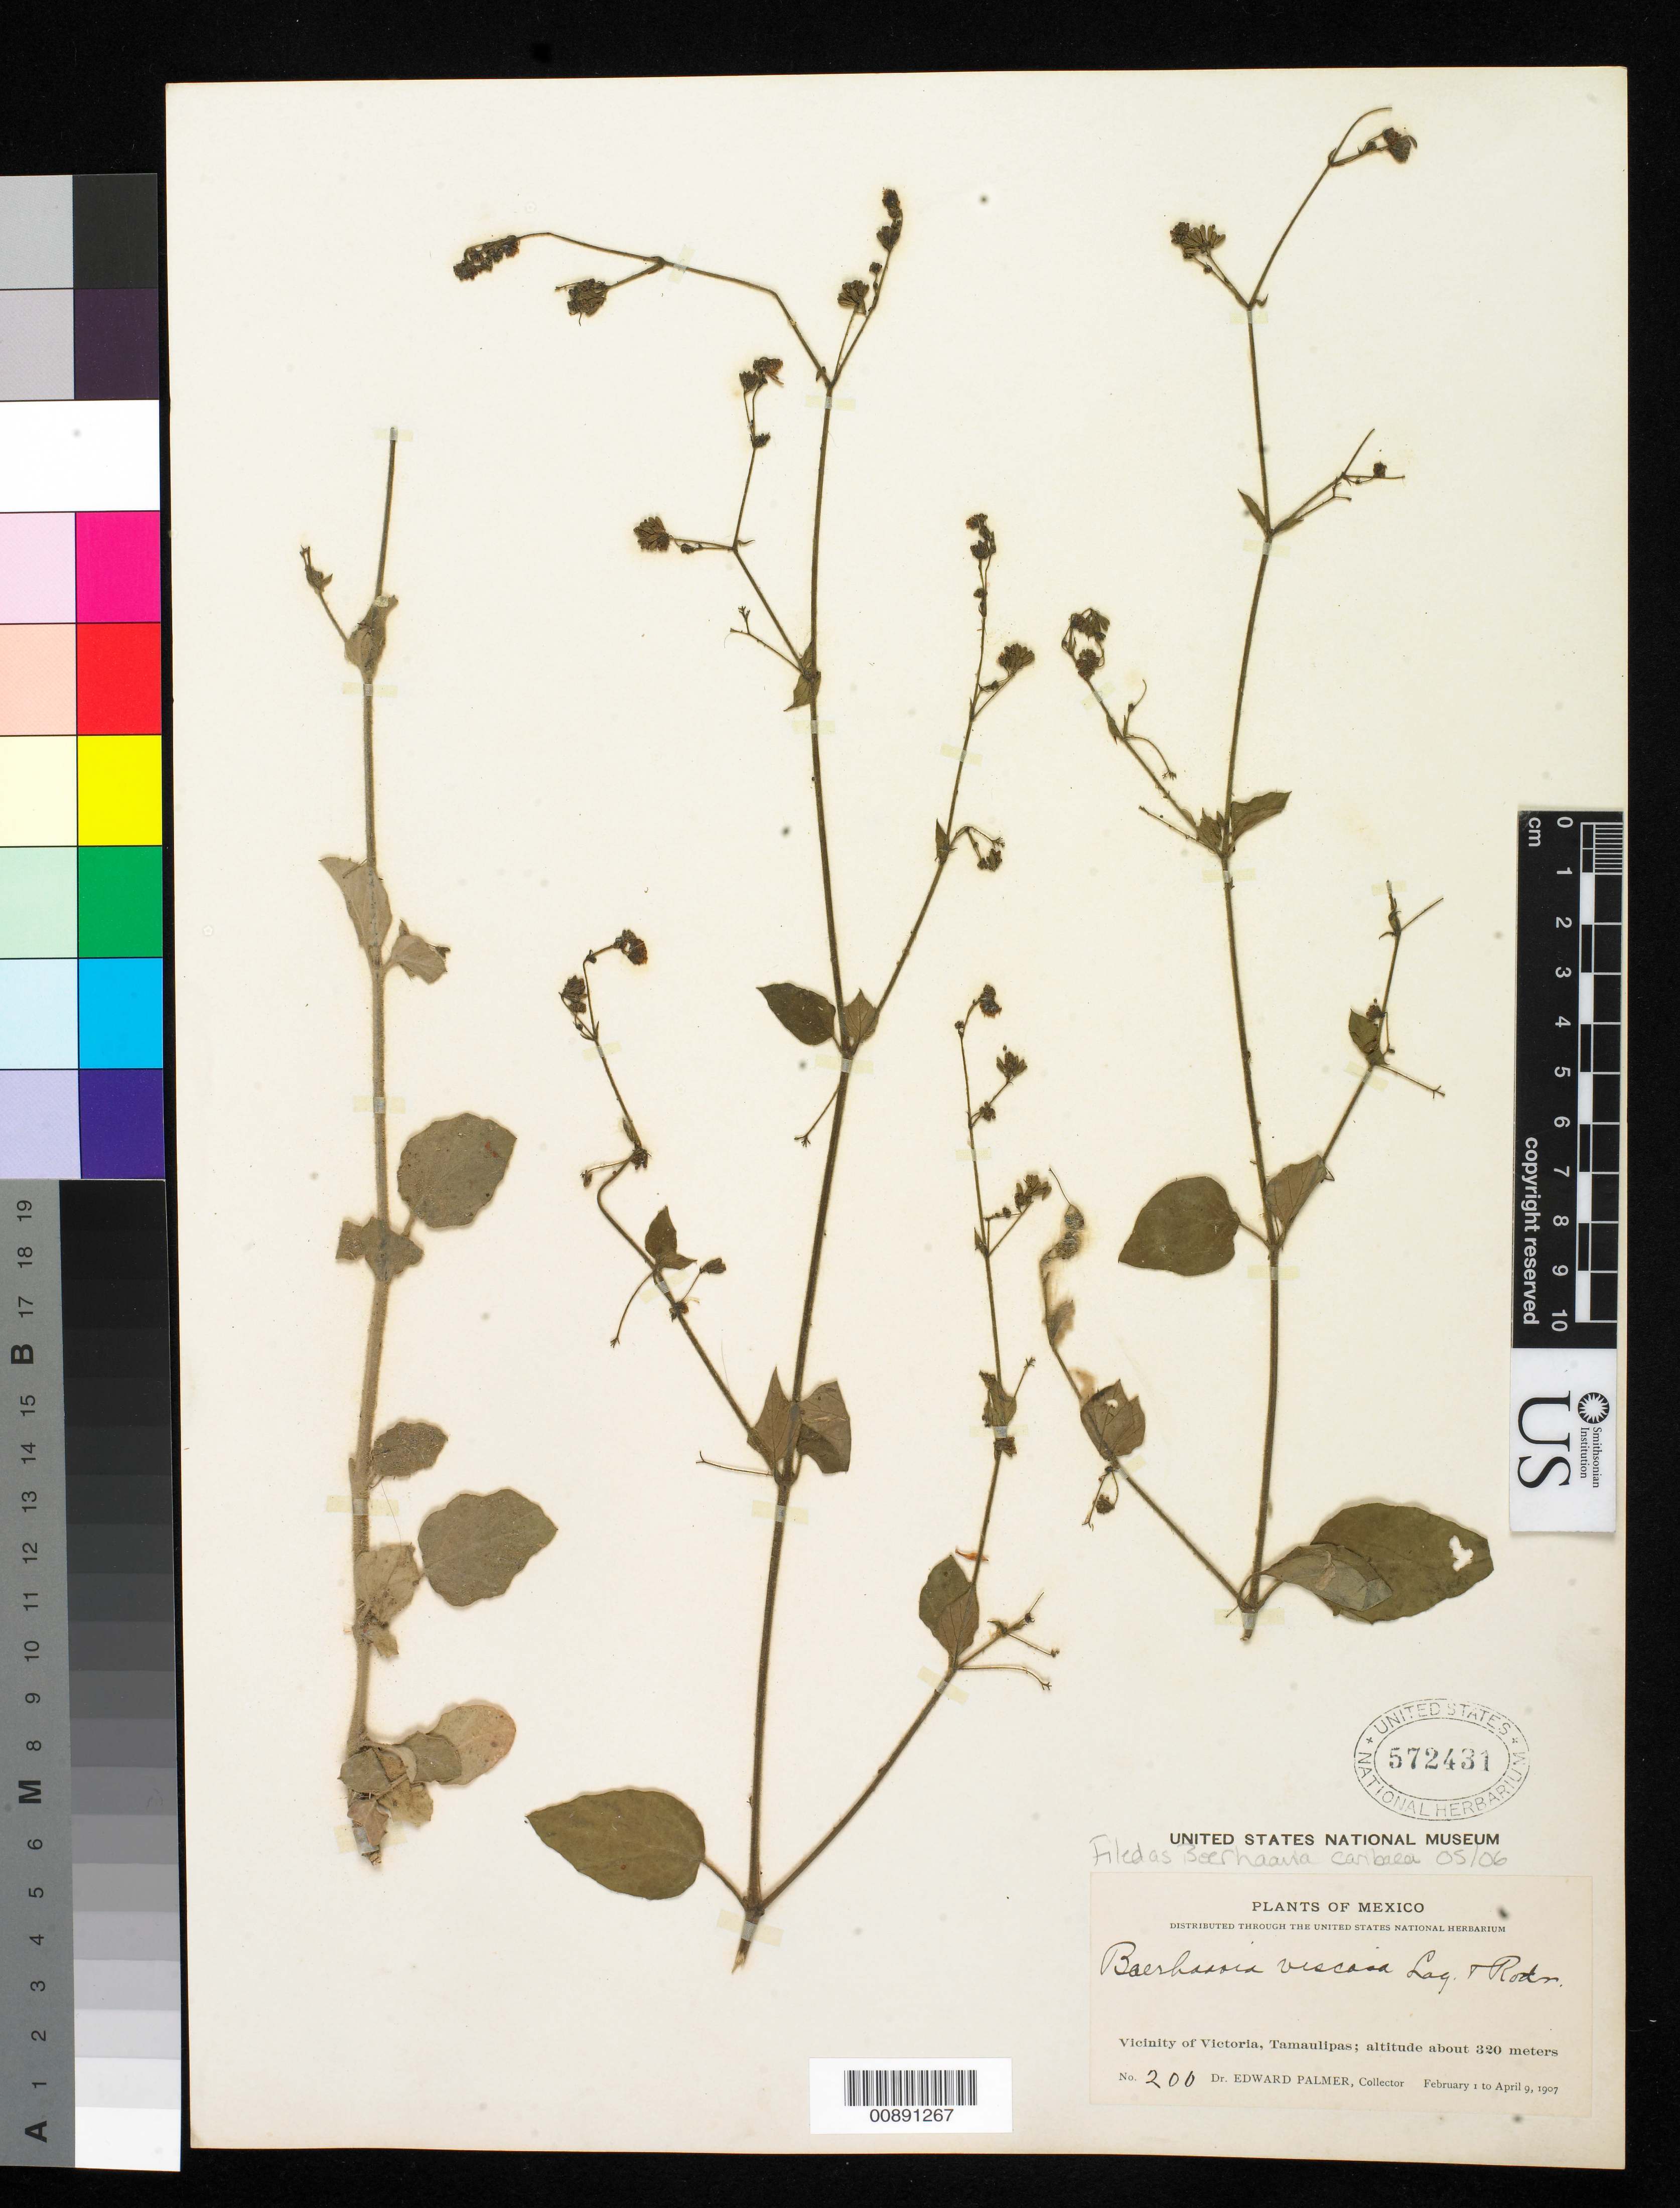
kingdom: Plantae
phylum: Tracheophyta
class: Magnoliopsida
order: Caryophyllales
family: Nyctaginaceae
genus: Boerhavia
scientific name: Boerhavia caribaea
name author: Jacq.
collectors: E. Palmer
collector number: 200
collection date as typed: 01 Feb 1907 to 09 Apr 1907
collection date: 1907-02-01/1907-04-09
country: Mexico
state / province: Tamaulipas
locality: Vicinity of Victoria.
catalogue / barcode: US 572431